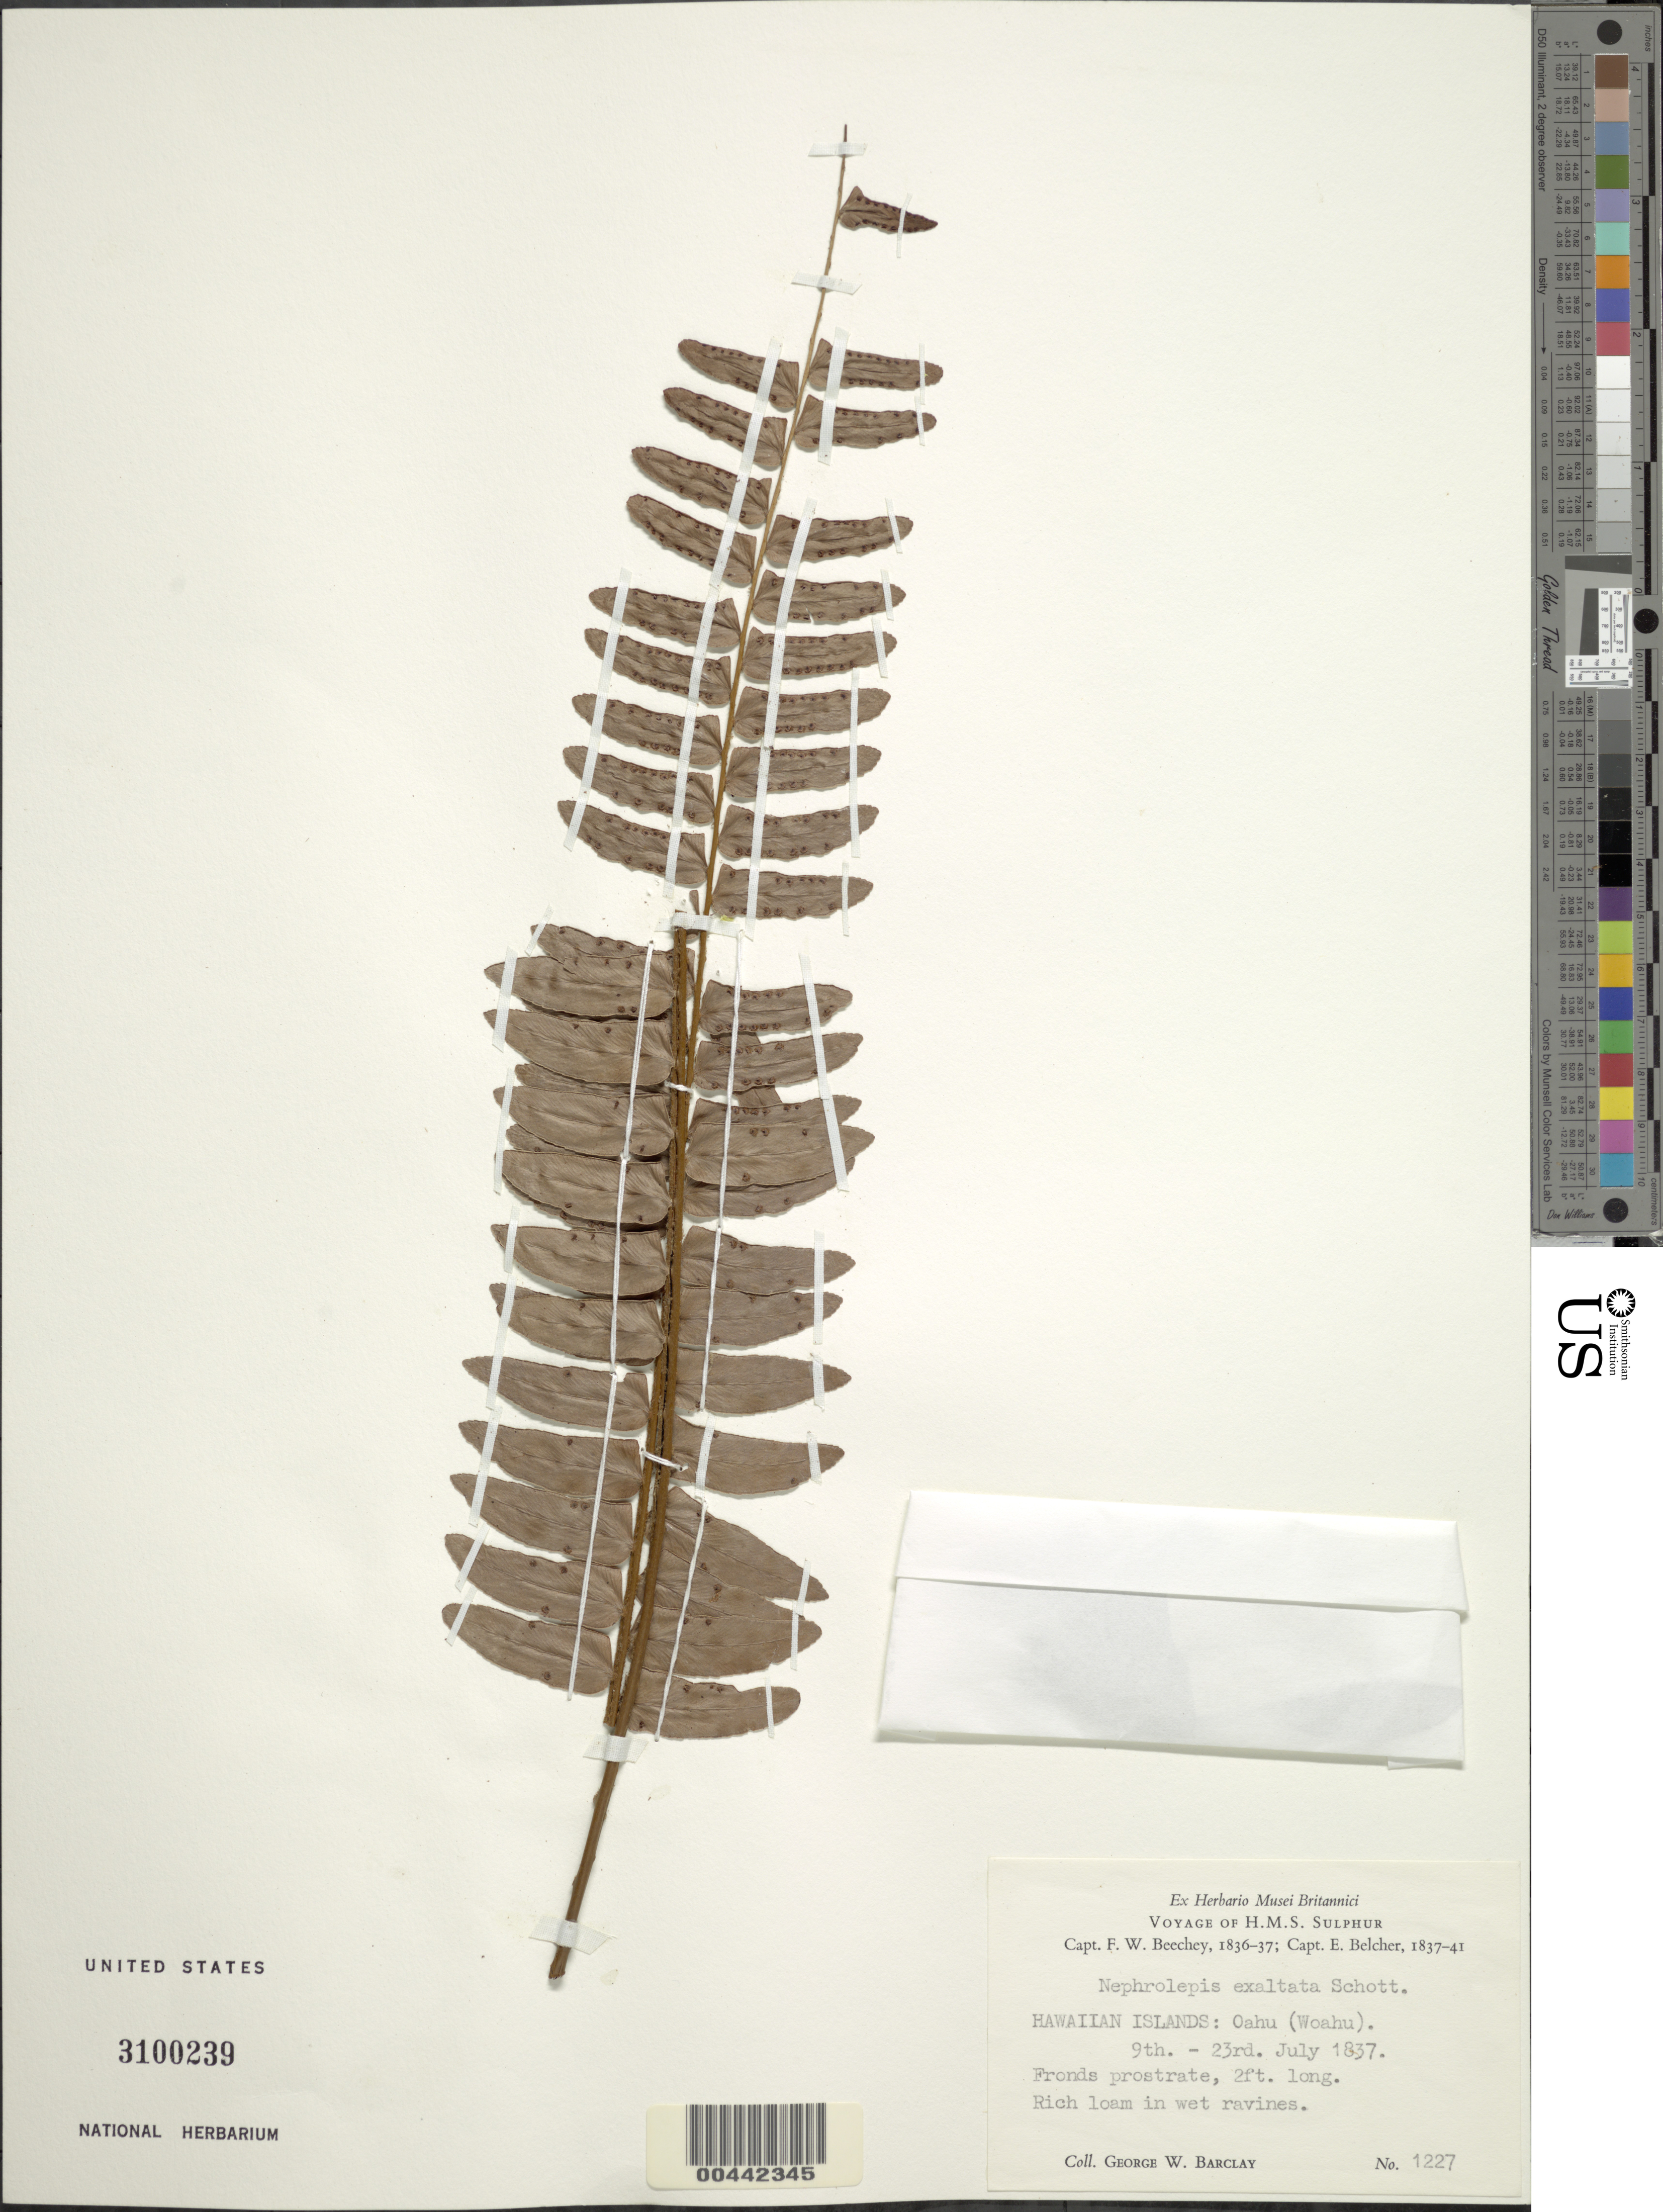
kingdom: Plantae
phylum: Tracheophyta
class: Polypodiopsida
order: Polypodiales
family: Nephrolepidaceae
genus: Nephrolepis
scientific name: Nephrolepis exaltata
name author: (L.) Schott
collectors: G. W. Barclay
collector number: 1227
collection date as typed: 9 Jul 1837 to 23 Jul 1837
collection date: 1837-07-09/1837-07-23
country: United States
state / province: Hawaii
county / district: Honolulu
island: Oahu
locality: Oahu (Woahu)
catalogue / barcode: US 3100239